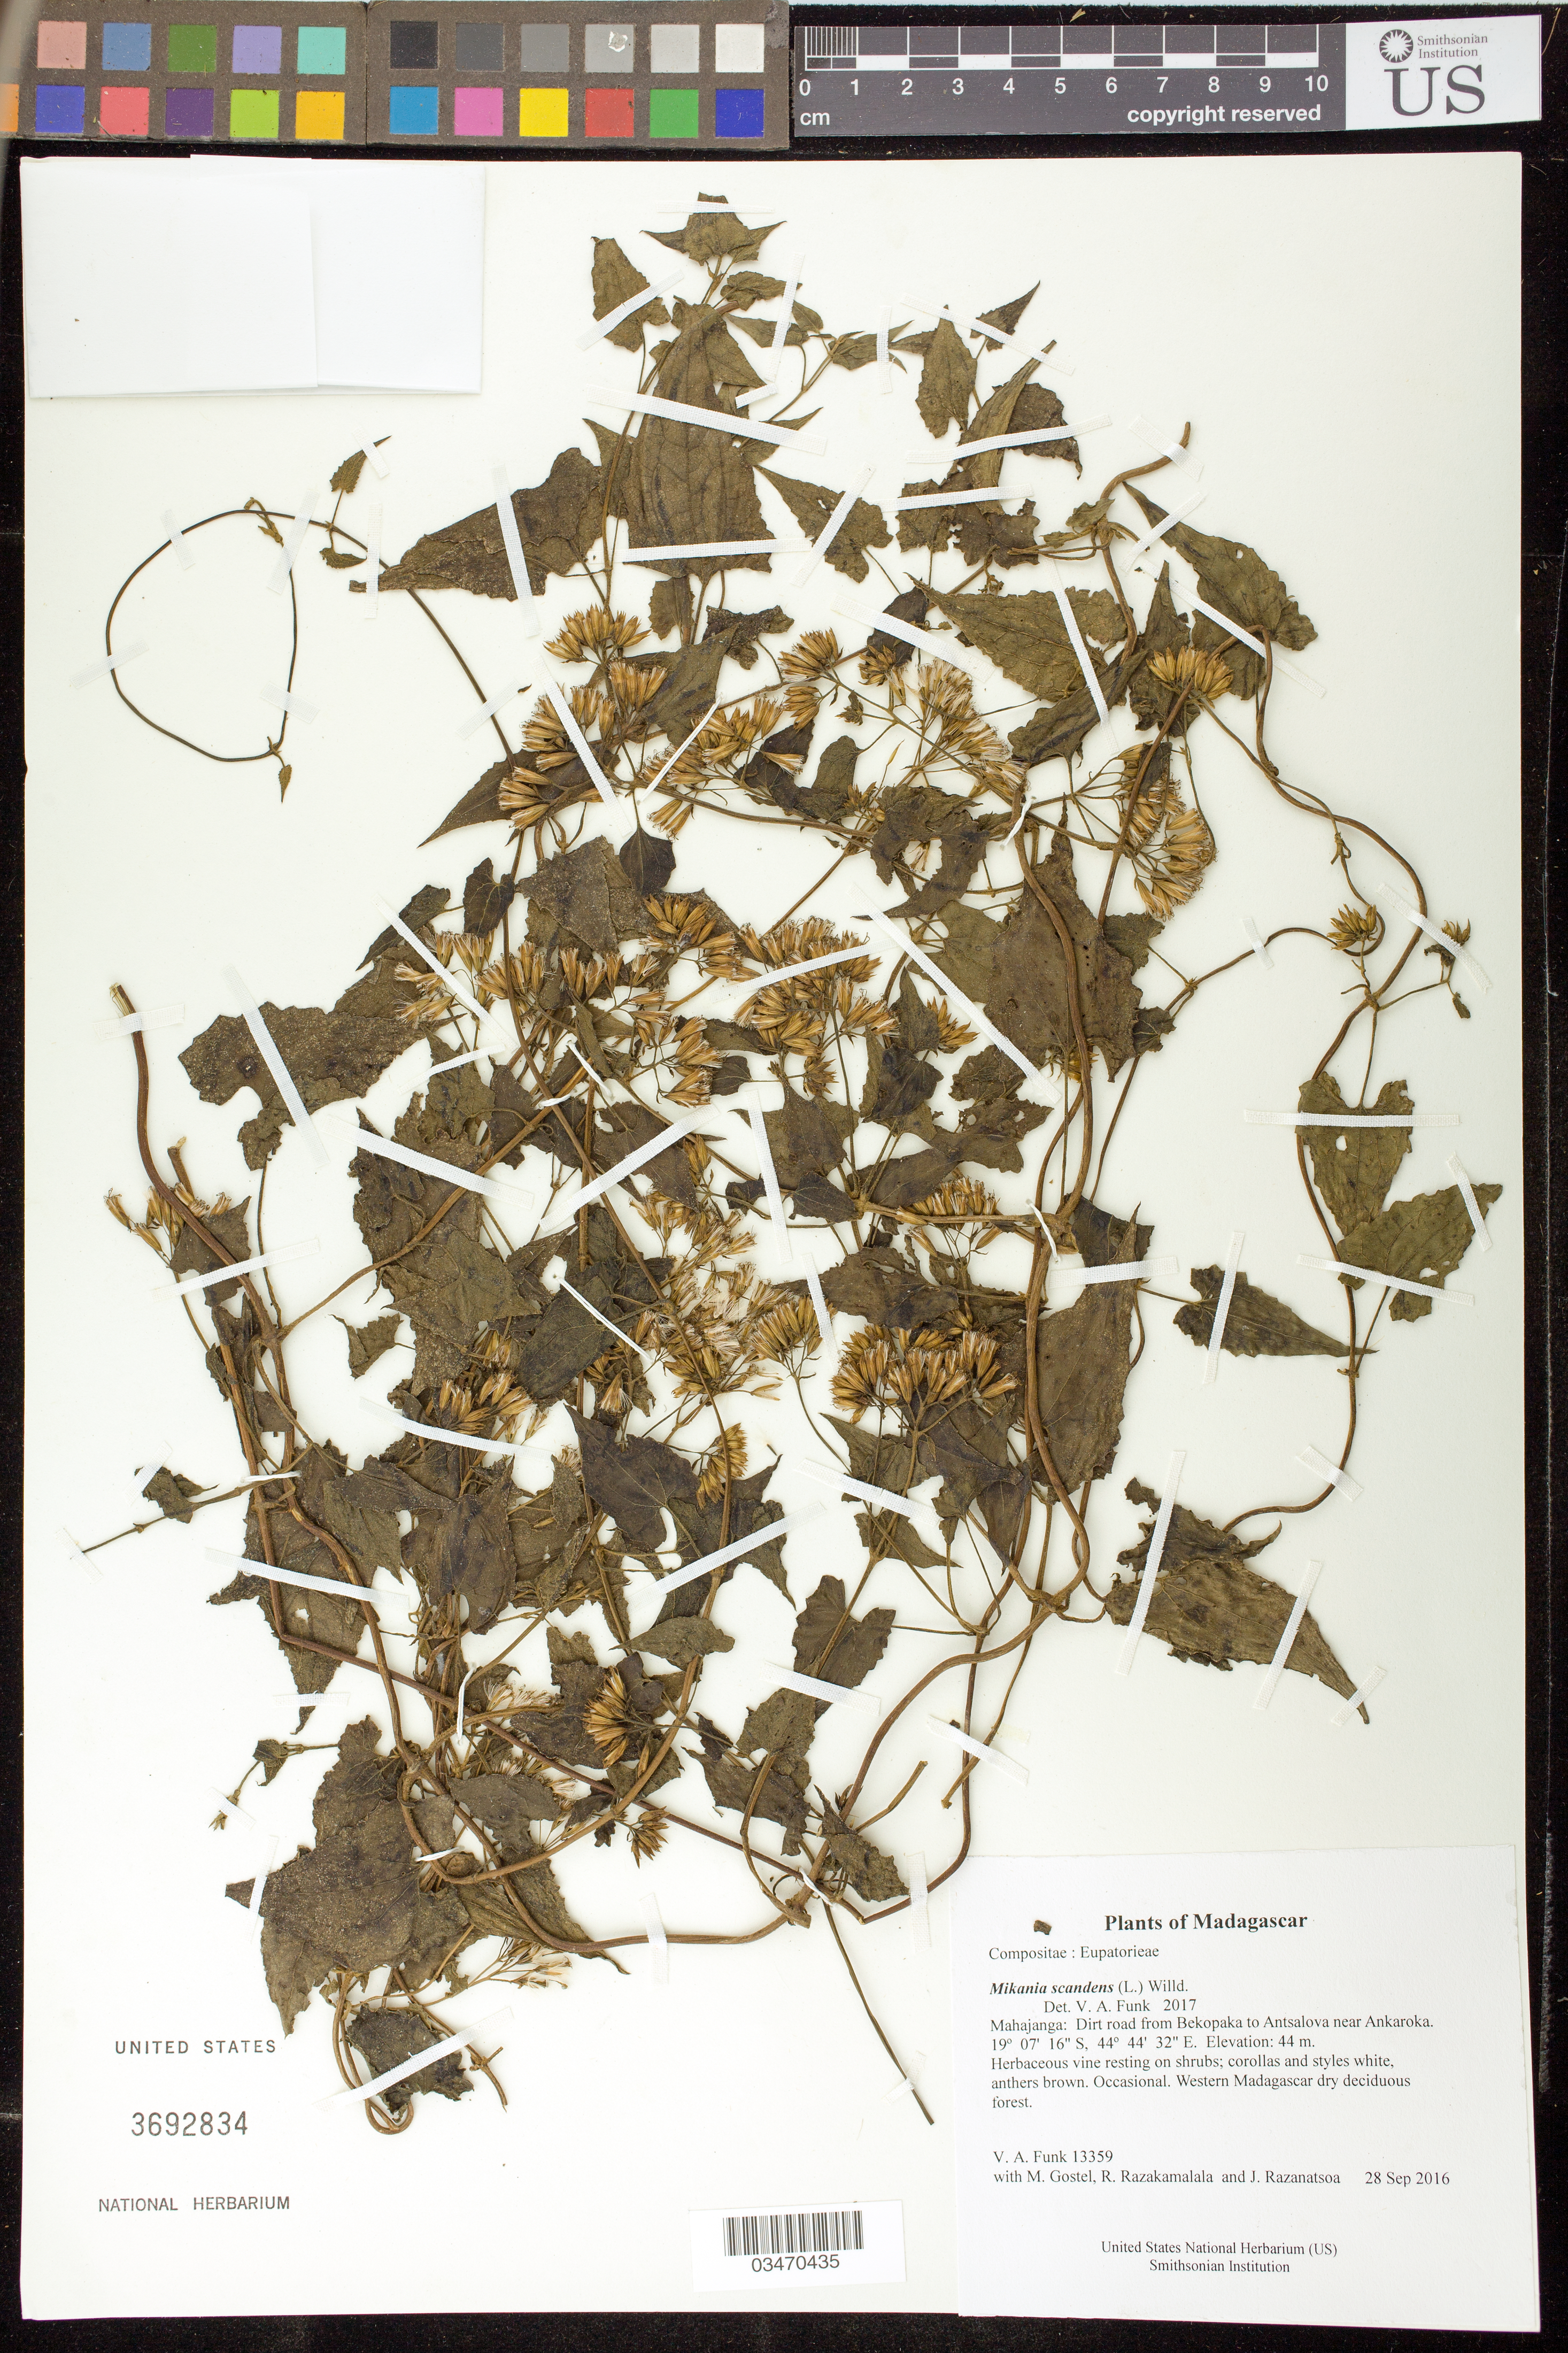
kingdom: Plantae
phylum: Tracheophyta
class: Magnoliopsida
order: Asterales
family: Asteraceae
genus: Mikania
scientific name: Mikania scandens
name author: (L.) Willd.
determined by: Funk, Vicki A., (BOT), Smithsonian Institution - National Museum of Natural History (UNITED STATES)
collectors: M. R. Gostel, R. Razakamalala & J. Razanatsoa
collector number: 13359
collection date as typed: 28 Sep 2016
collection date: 2016-09-28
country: Madagascar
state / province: Melaky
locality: Dirt road from Bekopaka to Antsalova near Ankaroka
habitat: Western Madagascar dry deciduous forest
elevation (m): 44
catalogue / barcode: US 3692834